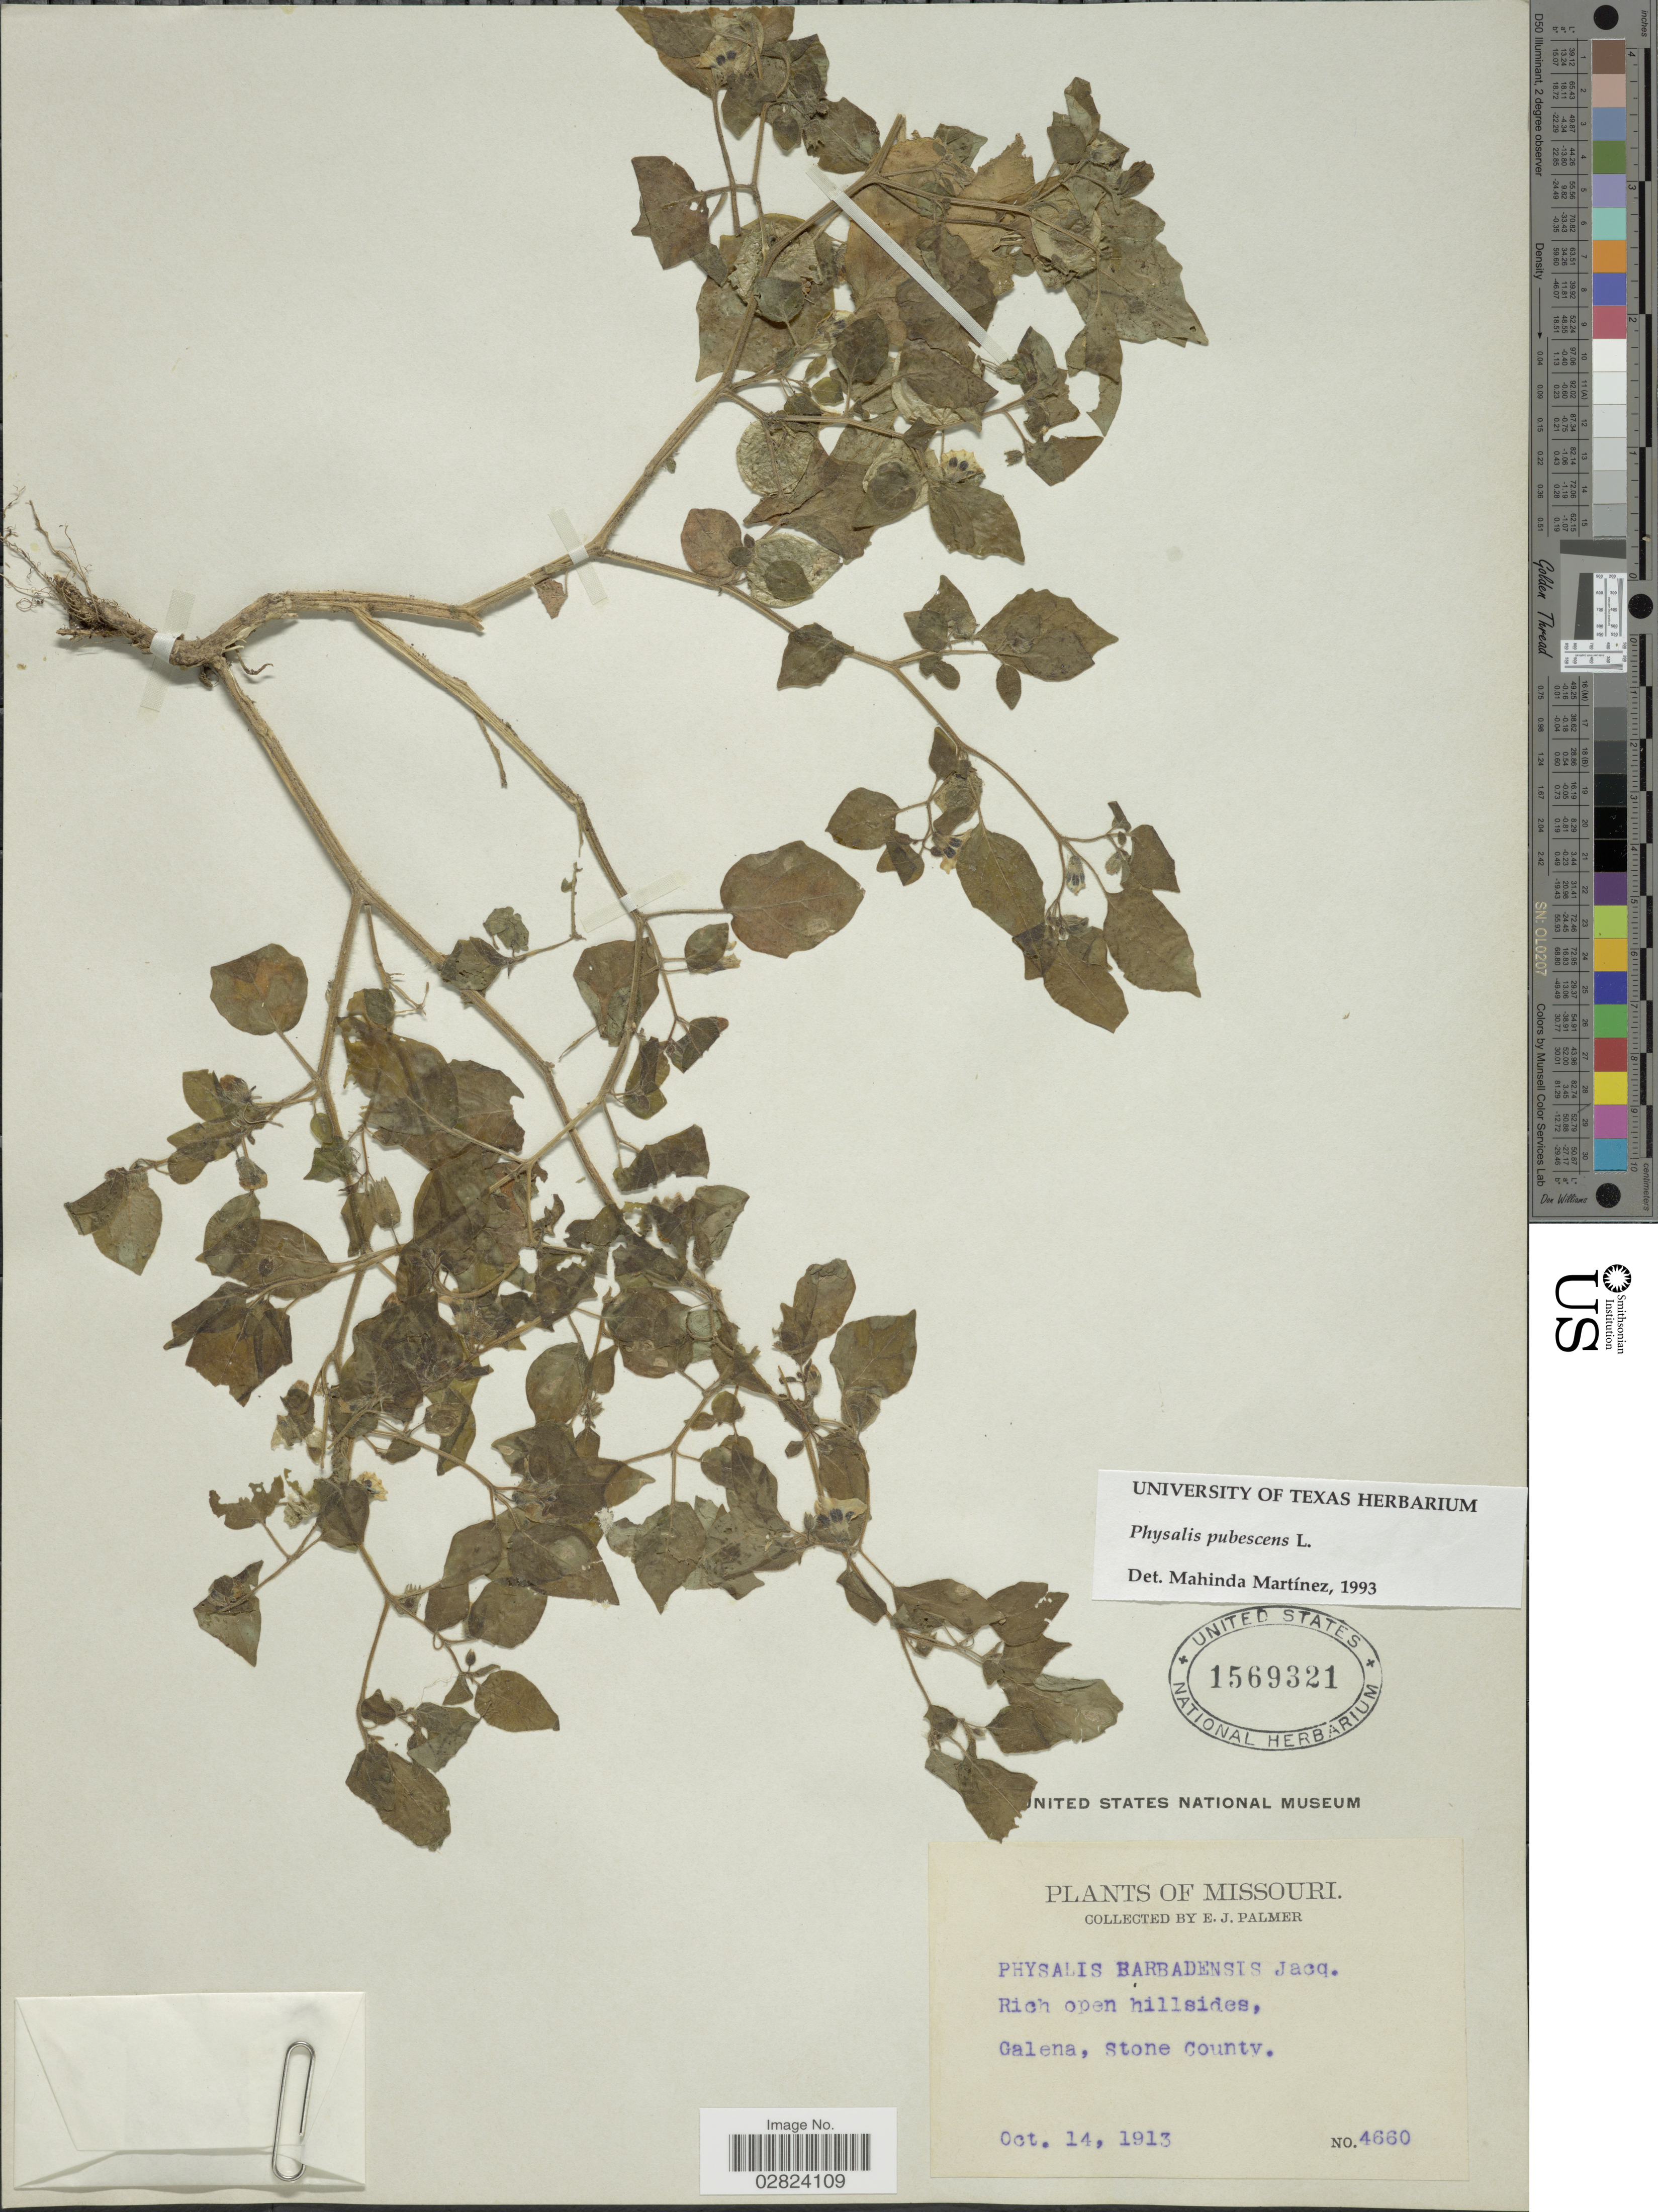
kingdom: Plantae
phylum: Tracheophyta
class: Magnoliopsida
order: Solanales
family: Solanaceae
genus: Physalis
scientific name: Physalis pubescens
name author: L.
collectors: E. J. Palmer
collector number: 4660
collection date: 1913-10-14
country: United States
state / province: Missouri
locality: Galena, Stone County.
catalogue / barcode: US 1569321